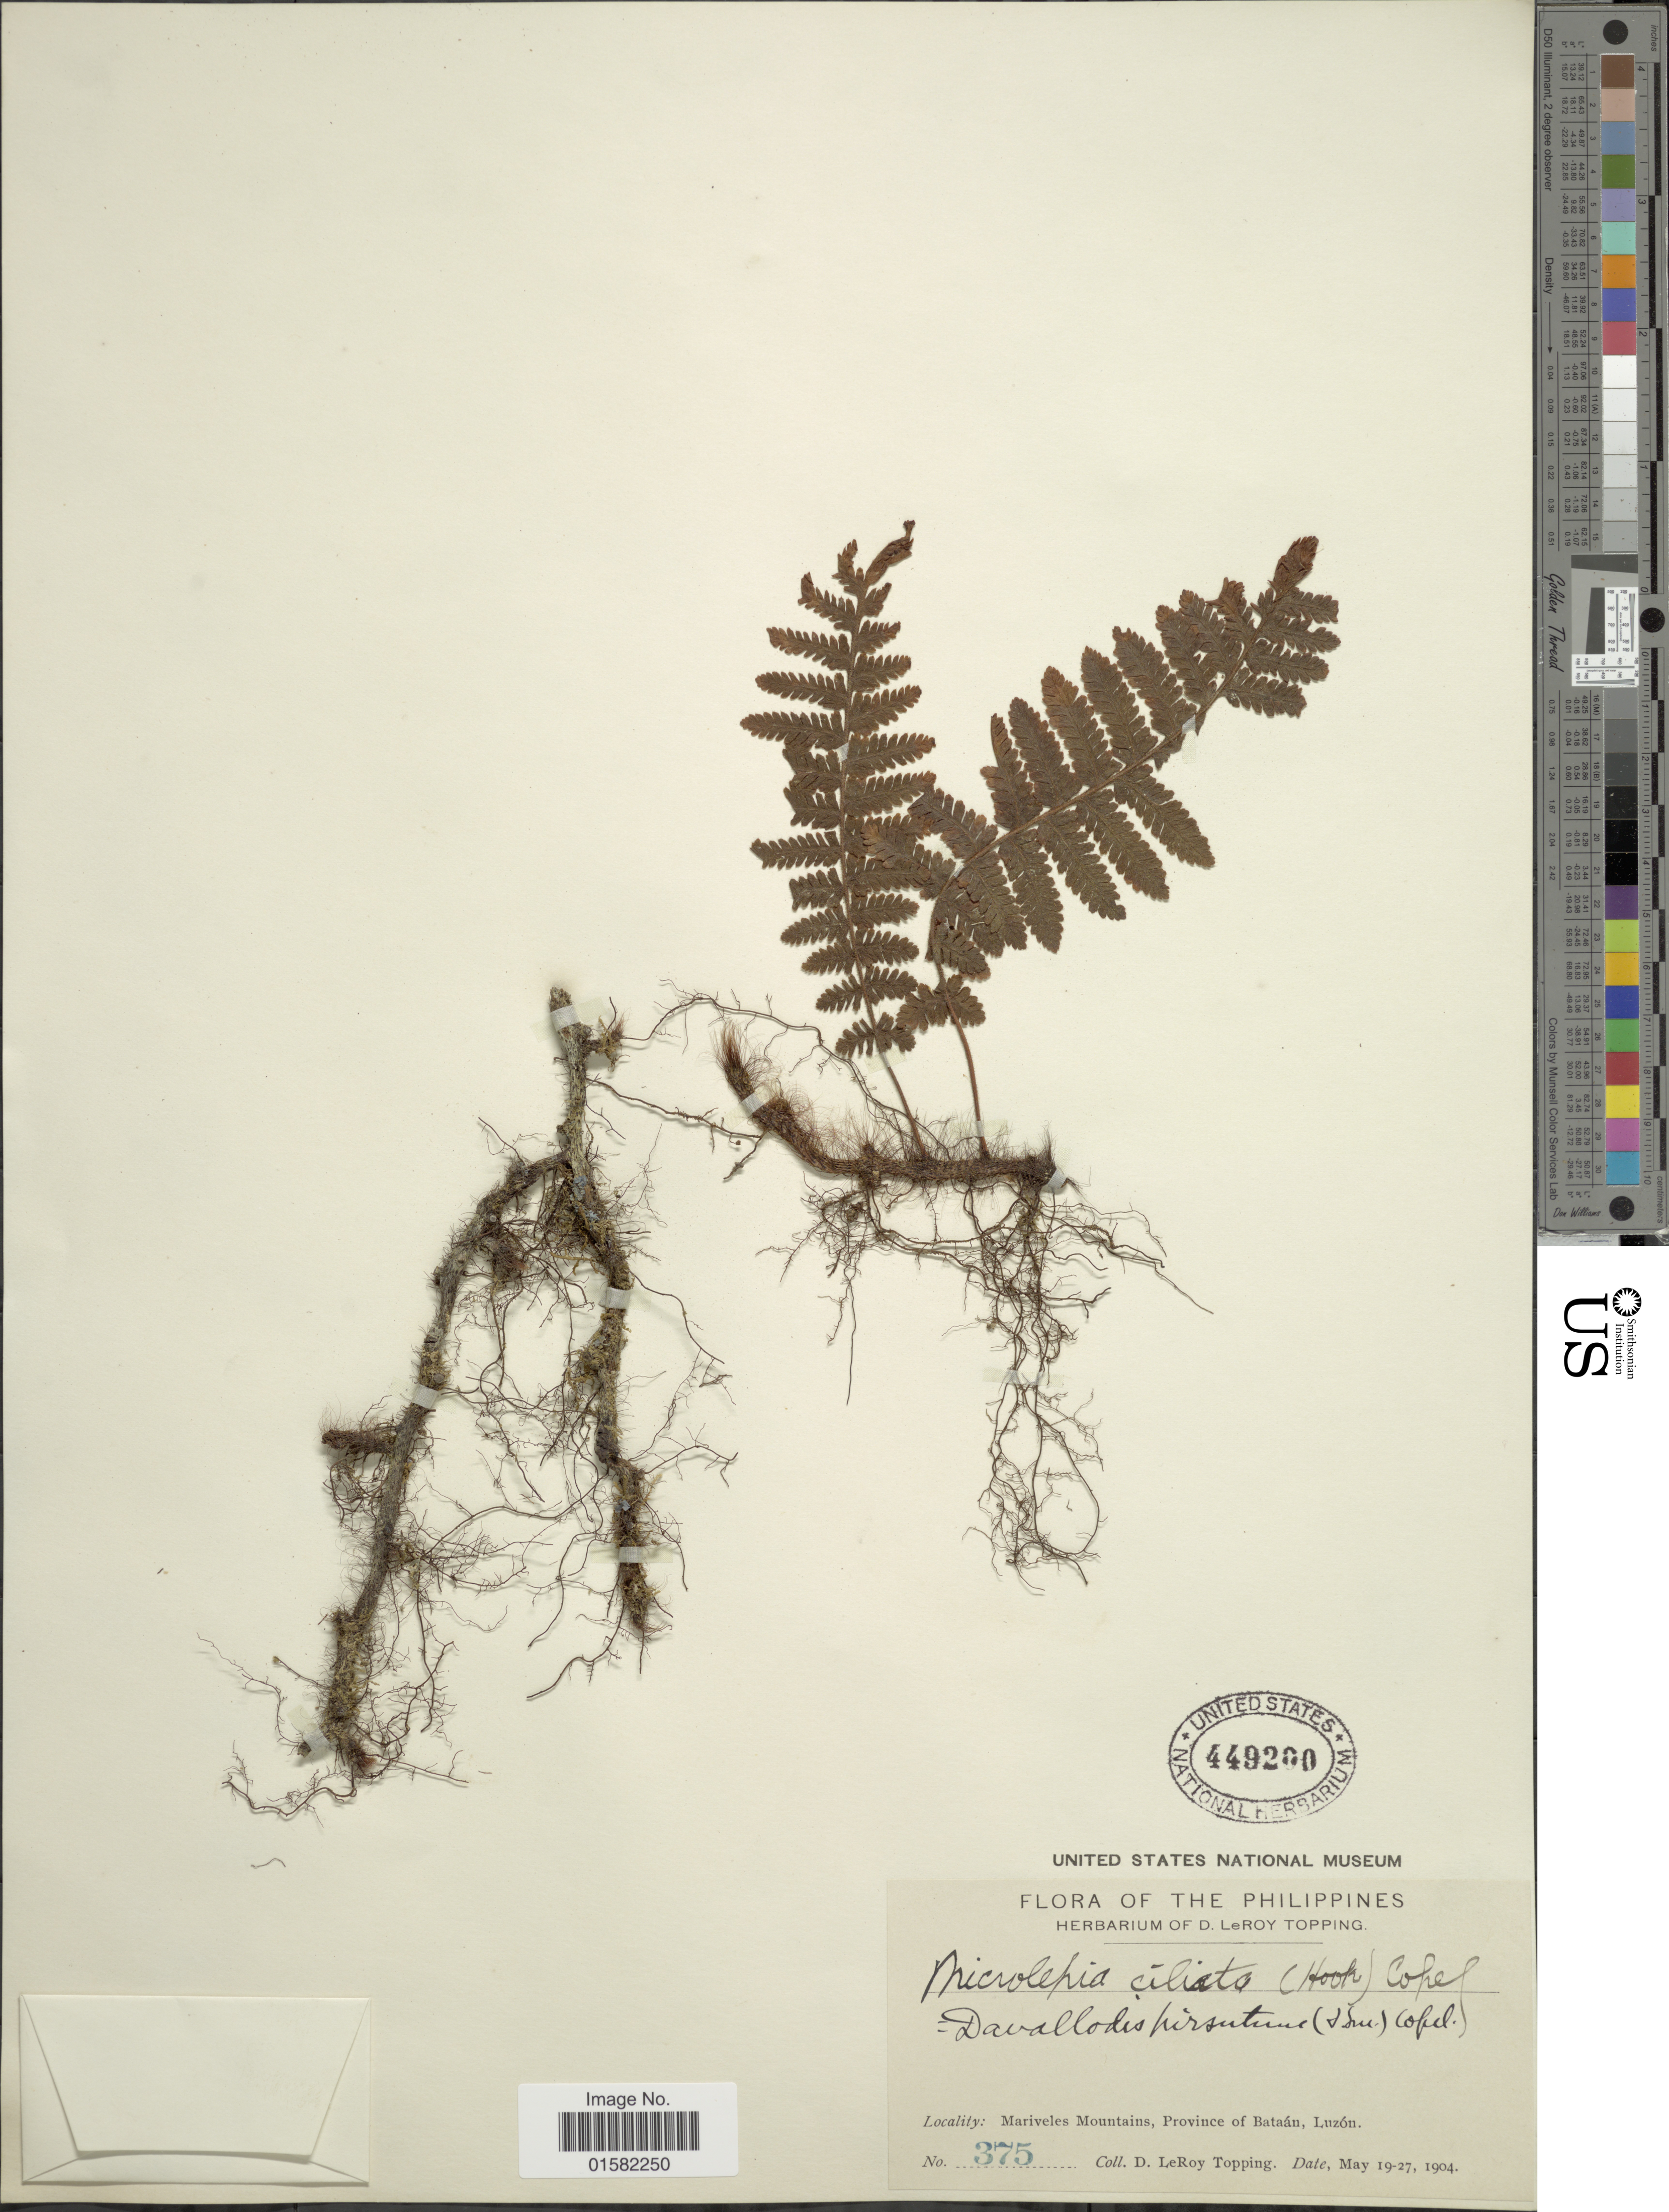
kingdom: Plantae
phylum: Tracheophyta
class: Polypodiopsida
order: Polypodiales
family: Davalliaceae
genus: Davallodes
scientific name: Davallodes hirsutum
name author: (J. Sm.) Copel.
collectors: D. L. Topping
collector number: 375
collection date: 1904-05-19/1904-05-27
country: Philippines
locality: Mariveles Mountains, Province of Bataán, Luzon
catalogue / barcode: US 449200